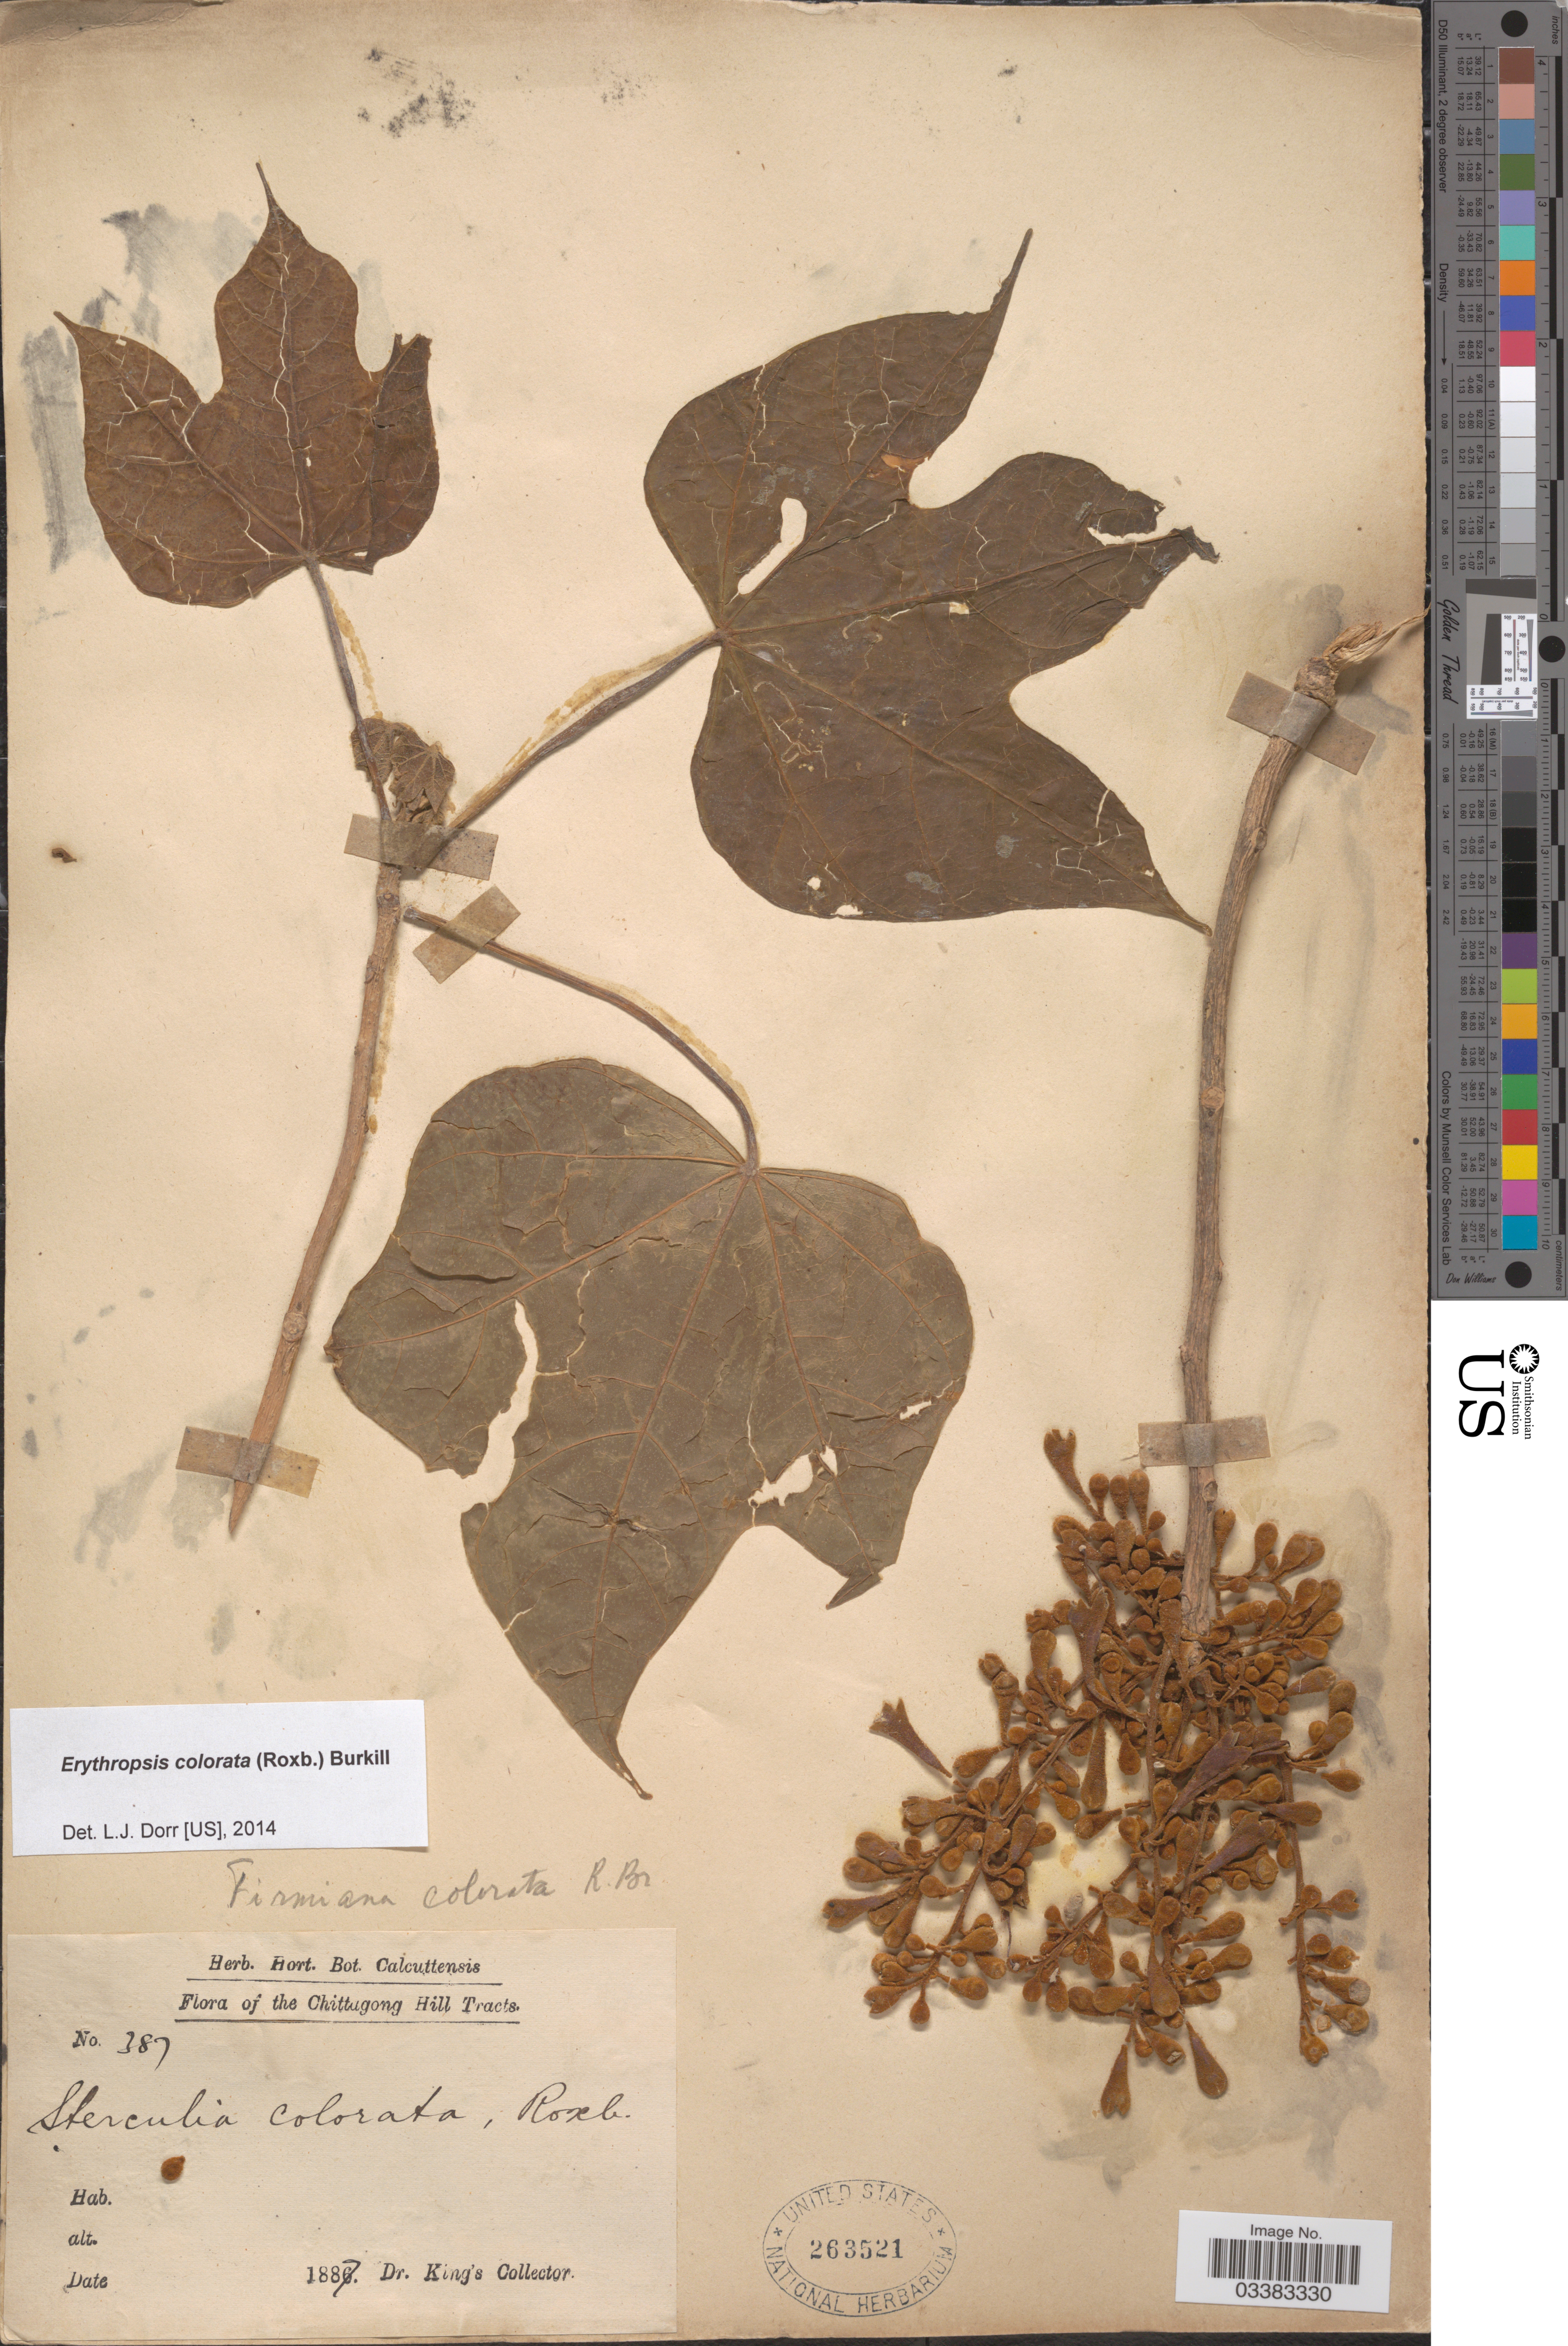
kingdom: Plantae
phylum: Tracheophyta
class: Magnoliopsida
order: Malvales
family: Malvaceae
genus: Erythropsis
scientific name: Erythropsis colorata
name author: (Roxb.) Burkill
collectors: Dr. King's collector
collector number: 387*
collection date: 1887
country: Bangladesh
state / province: Chittagong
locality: The Chittagong Hill Tracts.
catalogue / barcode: US 263521